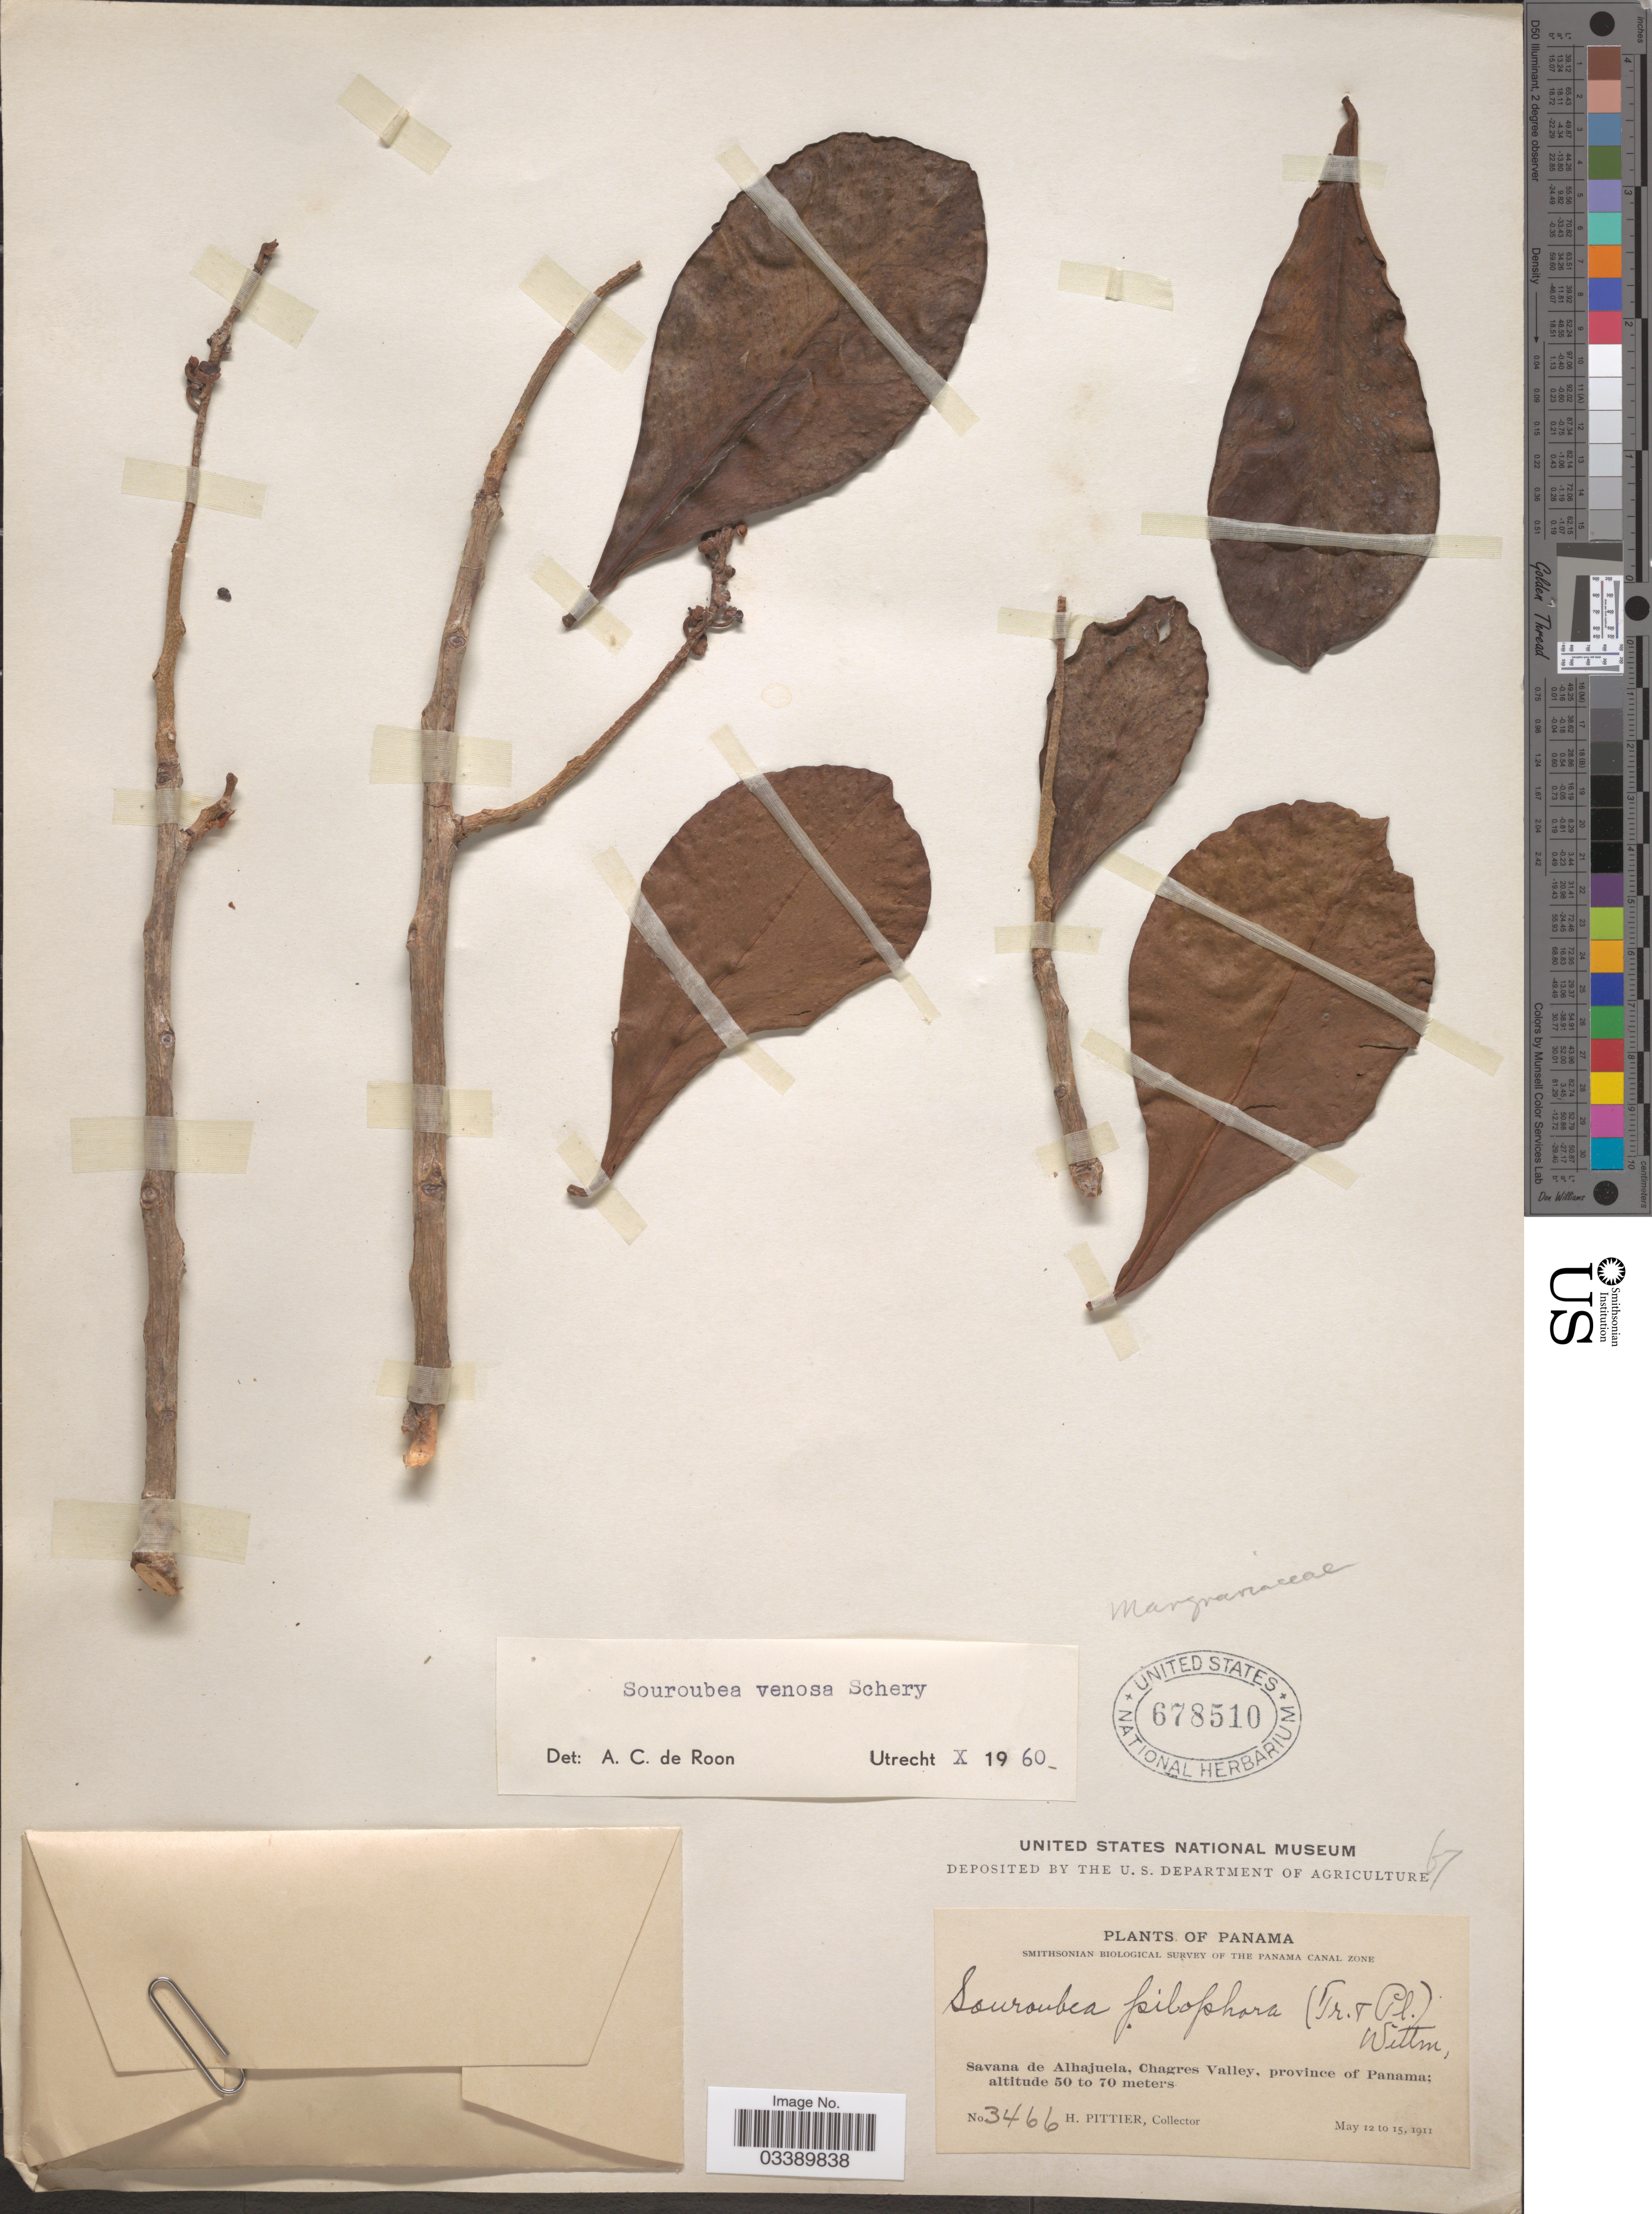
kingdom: Plantae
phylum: Tracheophyta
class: Magnoliopsida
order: Ericales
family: Marcgraviaceae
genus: Souroubea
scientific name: Souroubea venosa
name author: Schery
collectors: H. F. Pittier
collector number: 3466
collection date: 1911-05-12/1911-05-15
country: Panama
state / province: Panamá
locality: Savana de Alhajuela, Chagres Valley.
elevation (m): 50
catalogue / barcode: US 678510